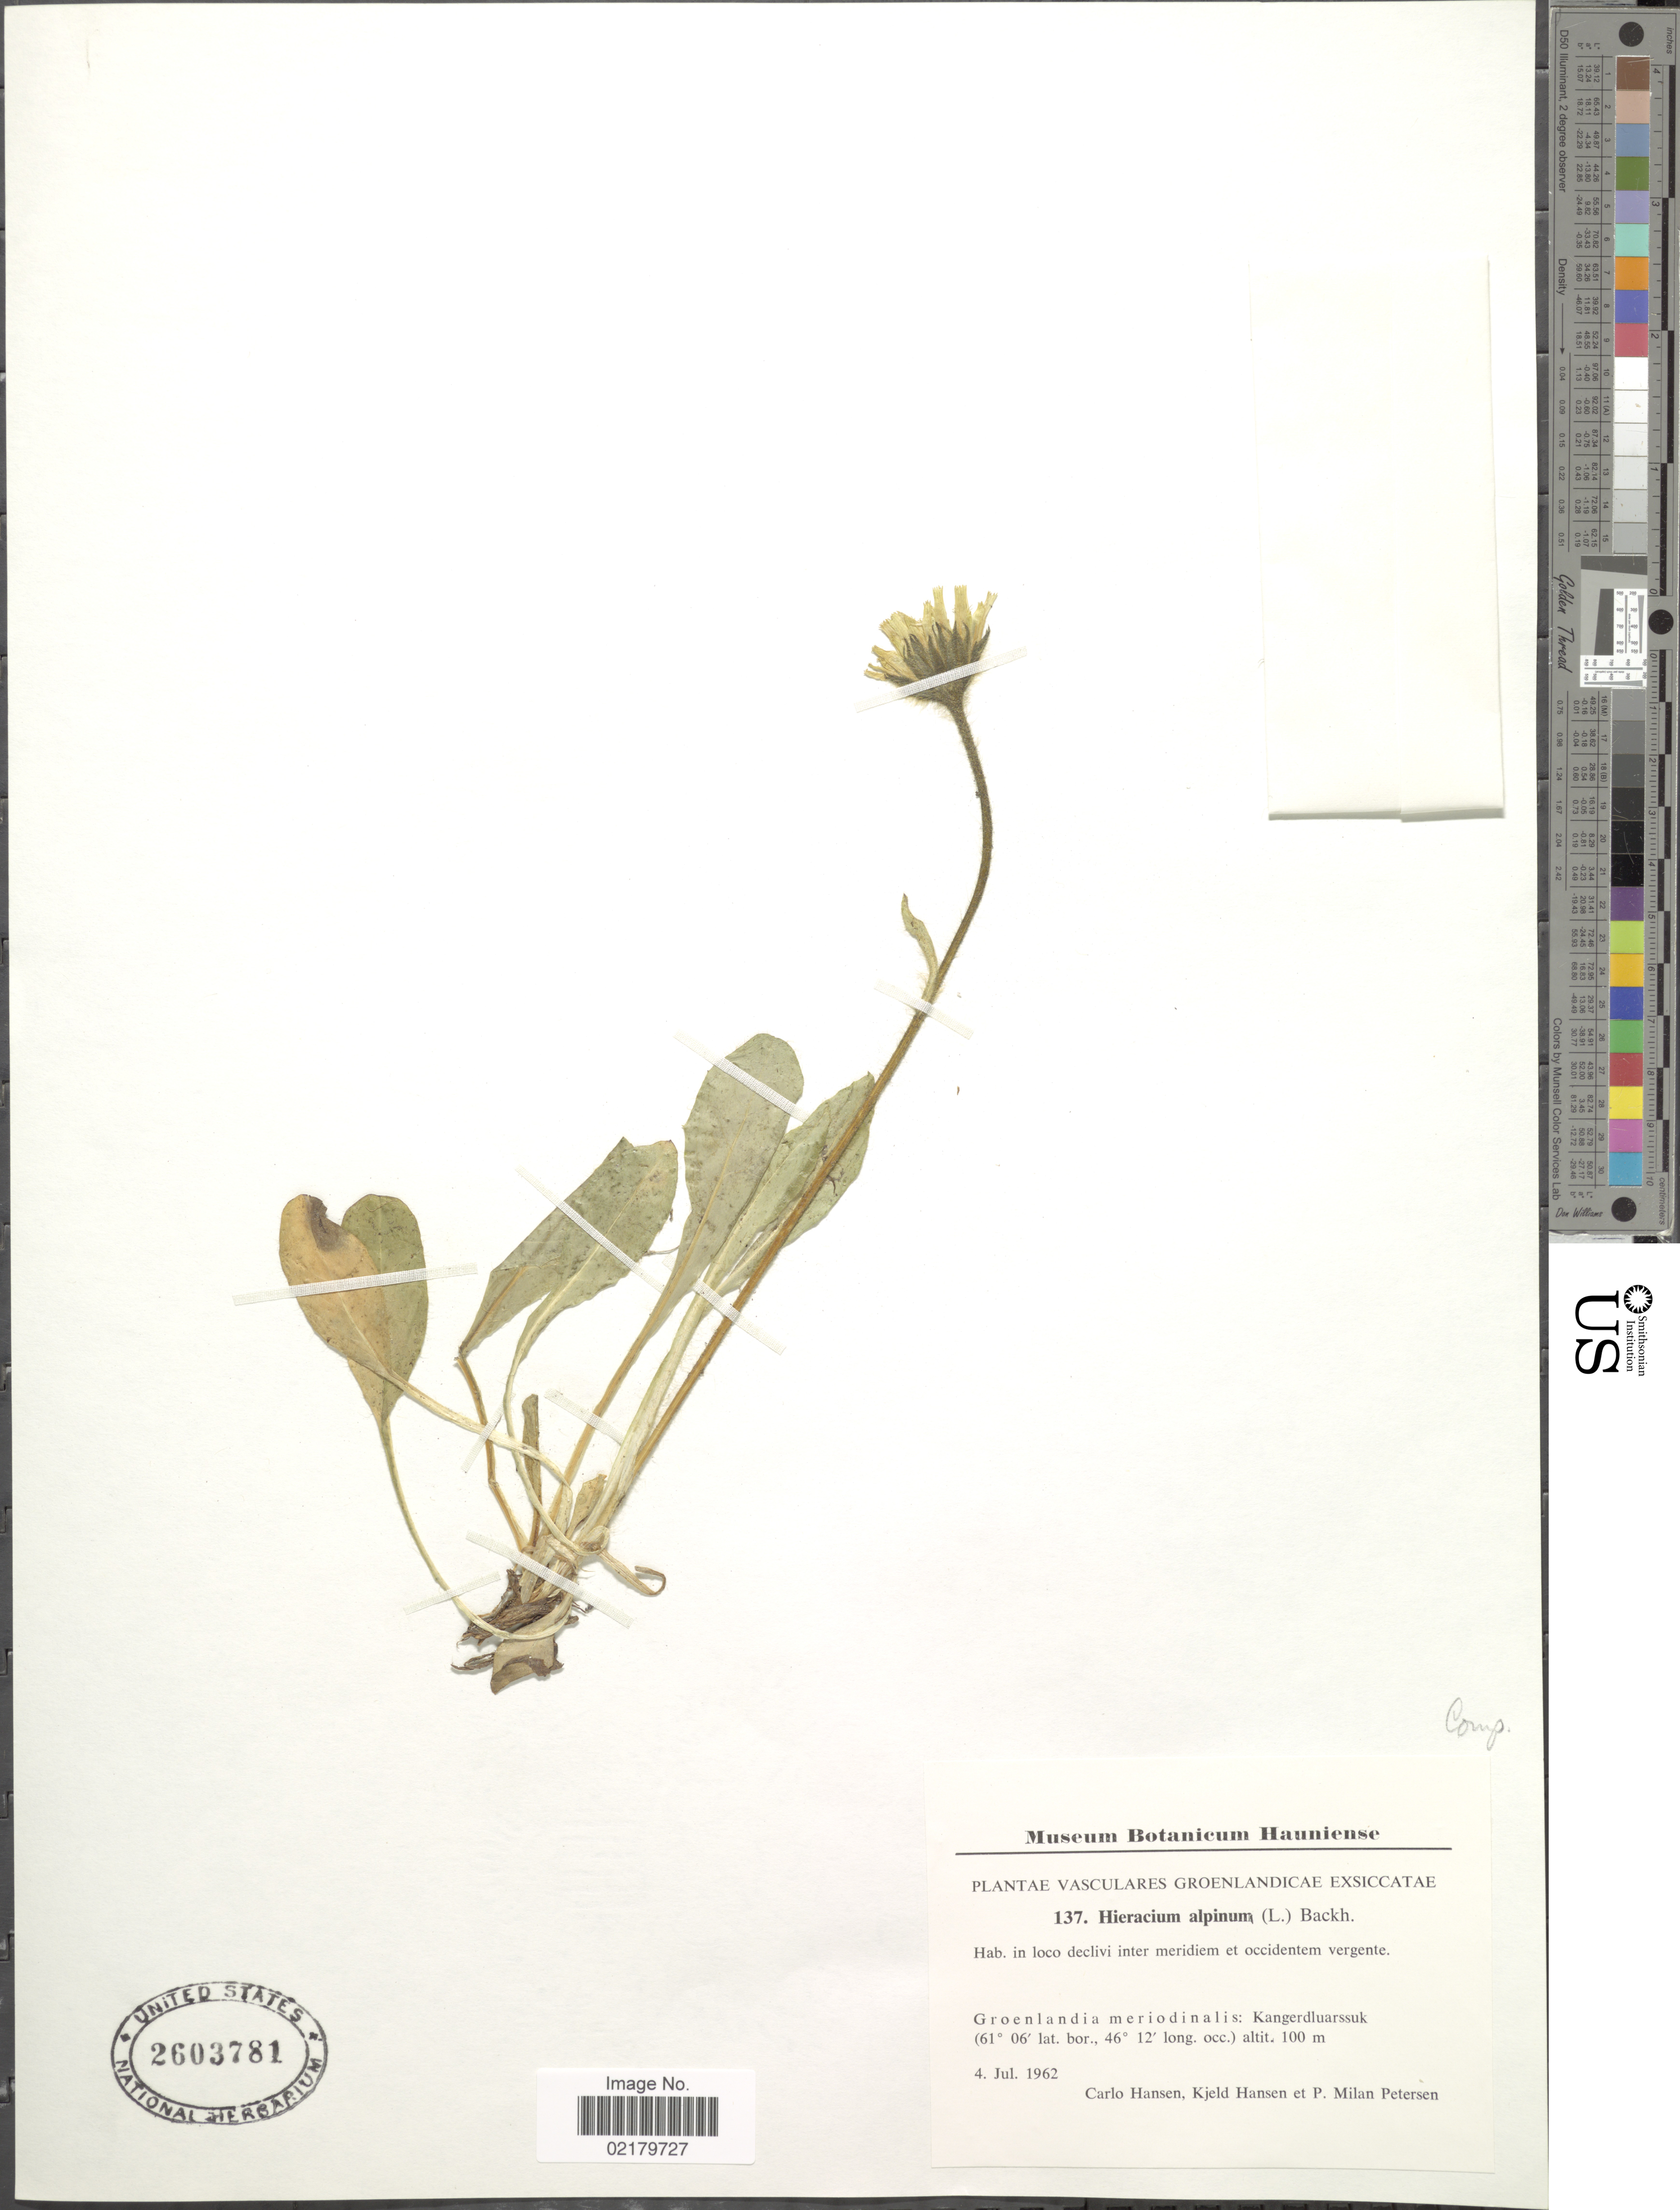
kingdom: Plantae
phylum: Tracheophyta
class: Magnoliopsida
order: Asterales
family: Asteraceae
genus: Hieracium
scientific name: Hieracium alpinum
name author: L.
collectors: G. Hansen, K. Hansen & P. Petersen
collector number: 137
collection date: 1962-07-04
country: Greenland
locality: Groenlandia meridionalis: Kangerdluarssuk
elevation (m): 100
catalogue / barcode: US 2603781